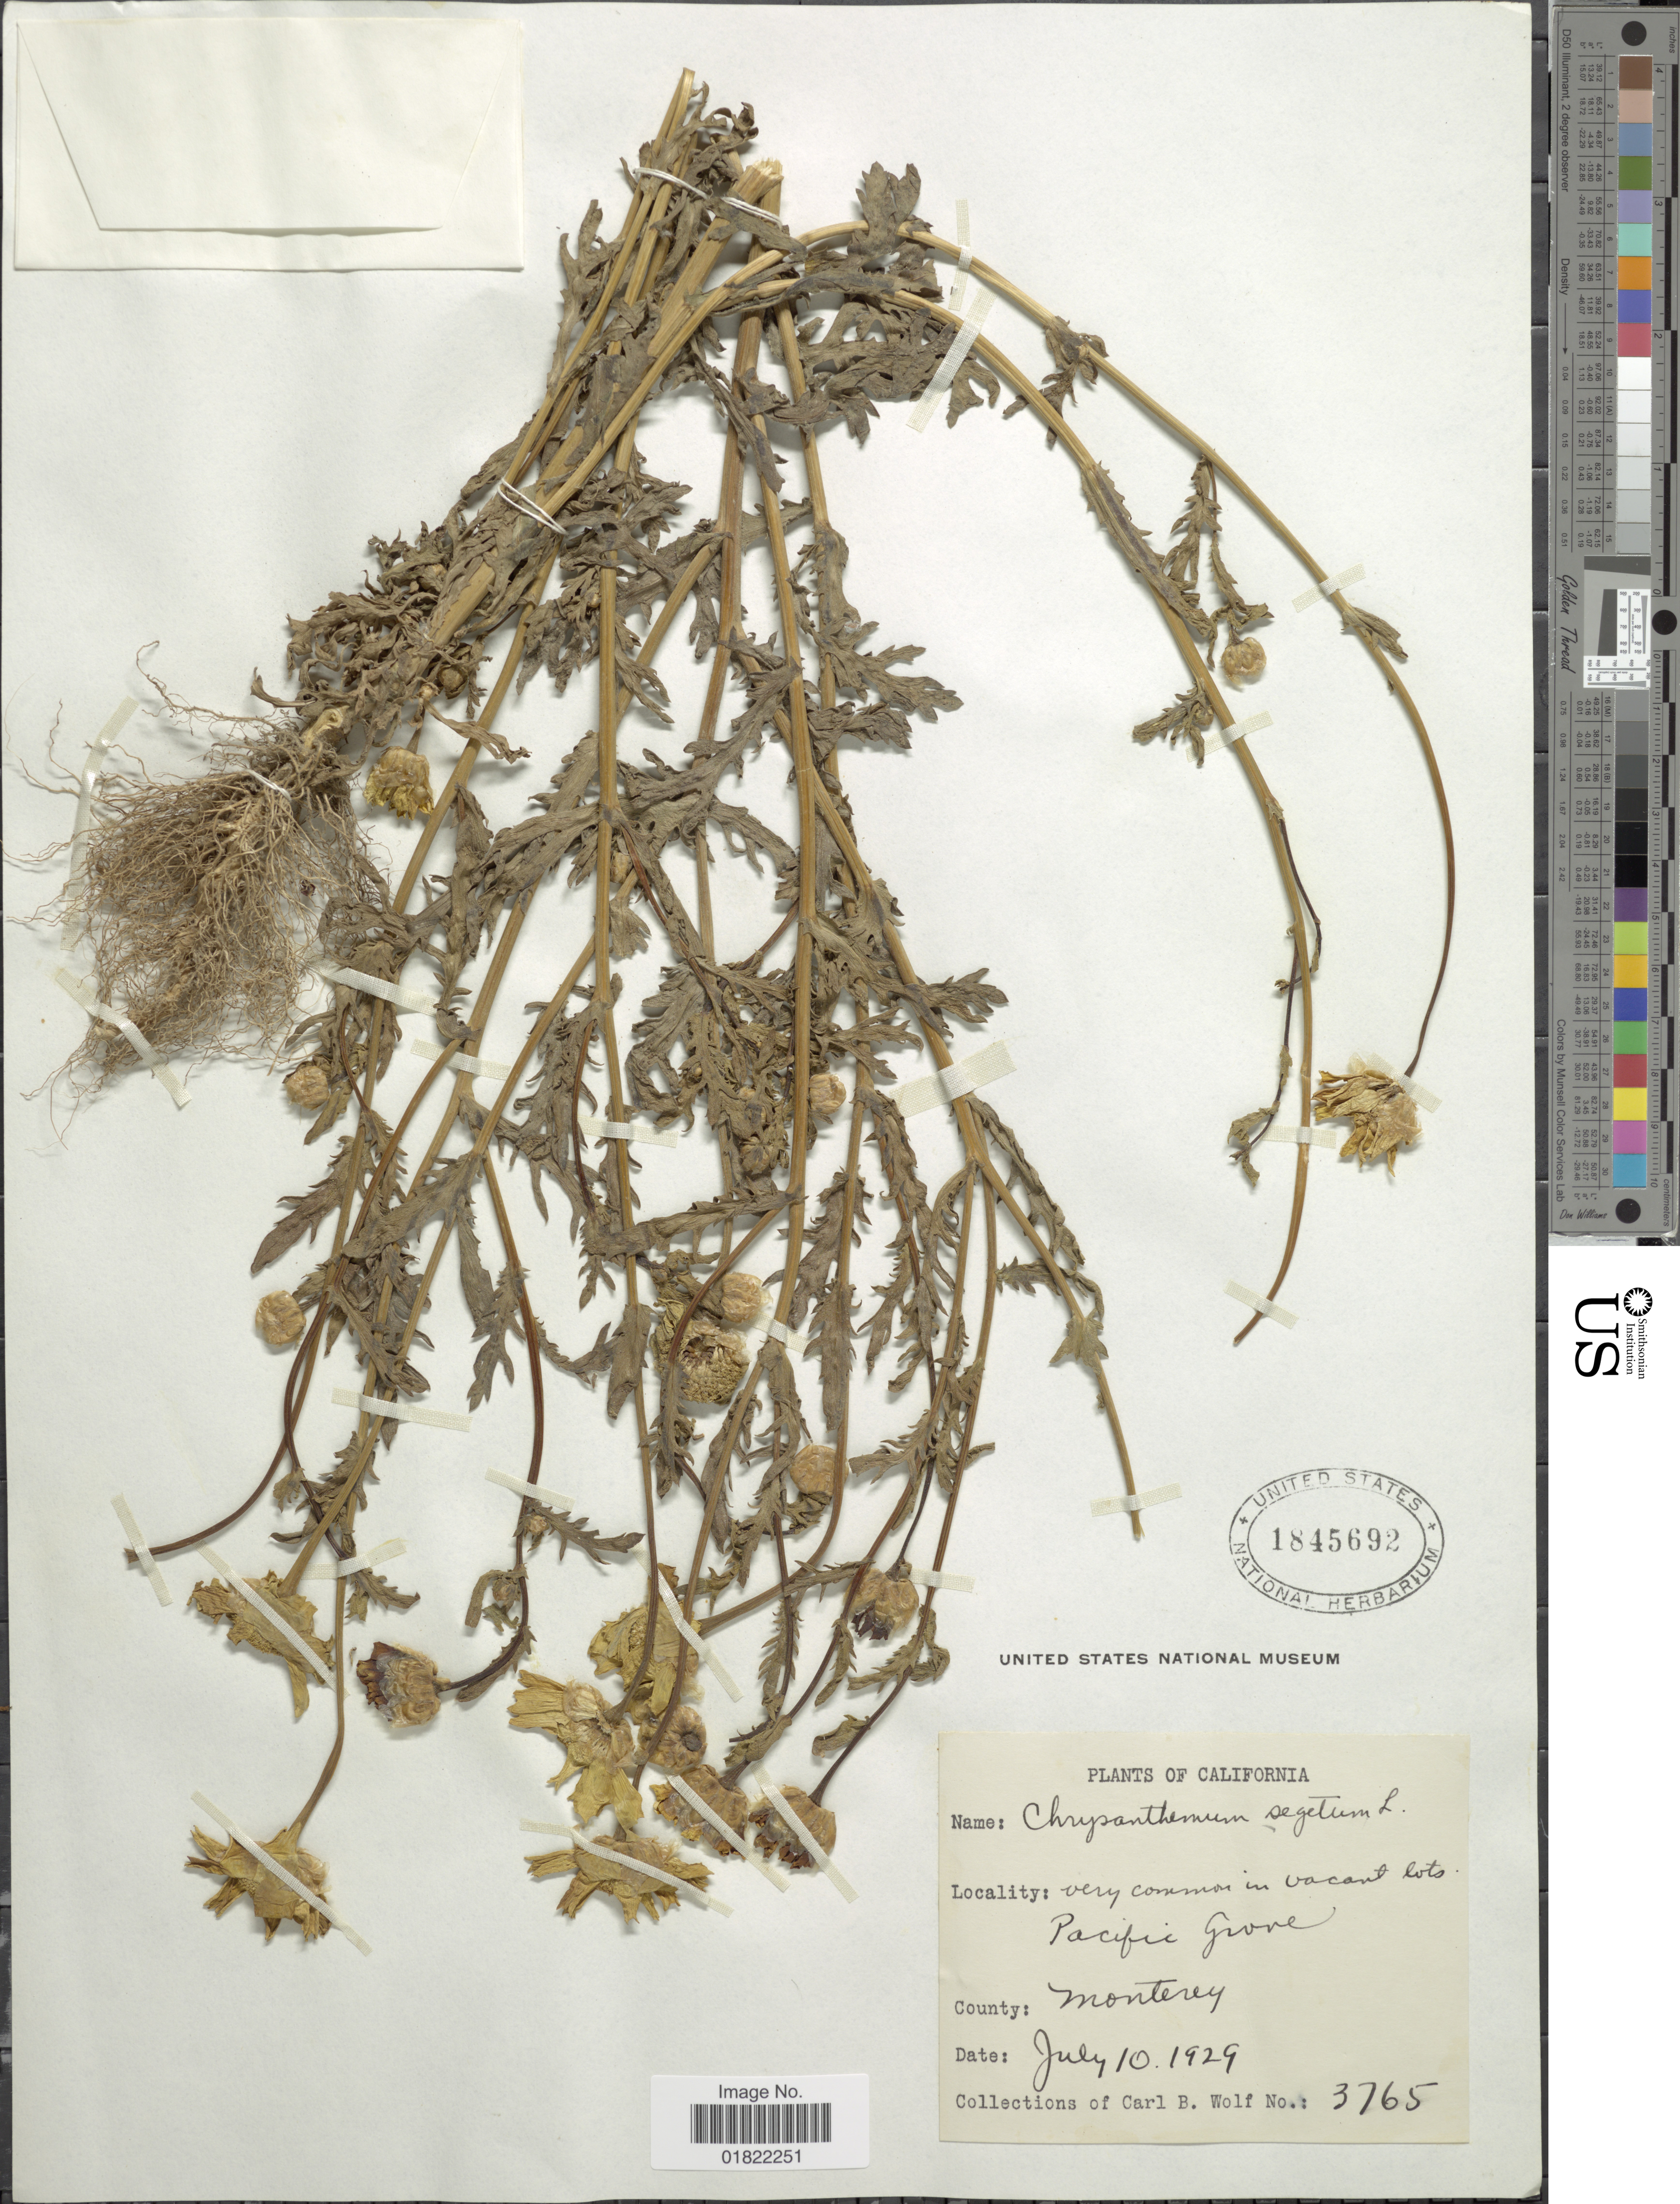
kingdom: Plantae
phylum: Tracheophyta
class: Magnoliopsida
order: Asterales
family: Asteraceae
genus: Chrysanthemum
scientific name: Chrysanthemum segetum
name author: L.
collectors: C. B. Wolf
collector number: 3765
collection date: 1929-07-10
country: United States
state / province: California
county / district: Monterey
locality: Very common in vacant lots, Pacific Grove, County: Monterey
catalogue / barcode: US 1845692